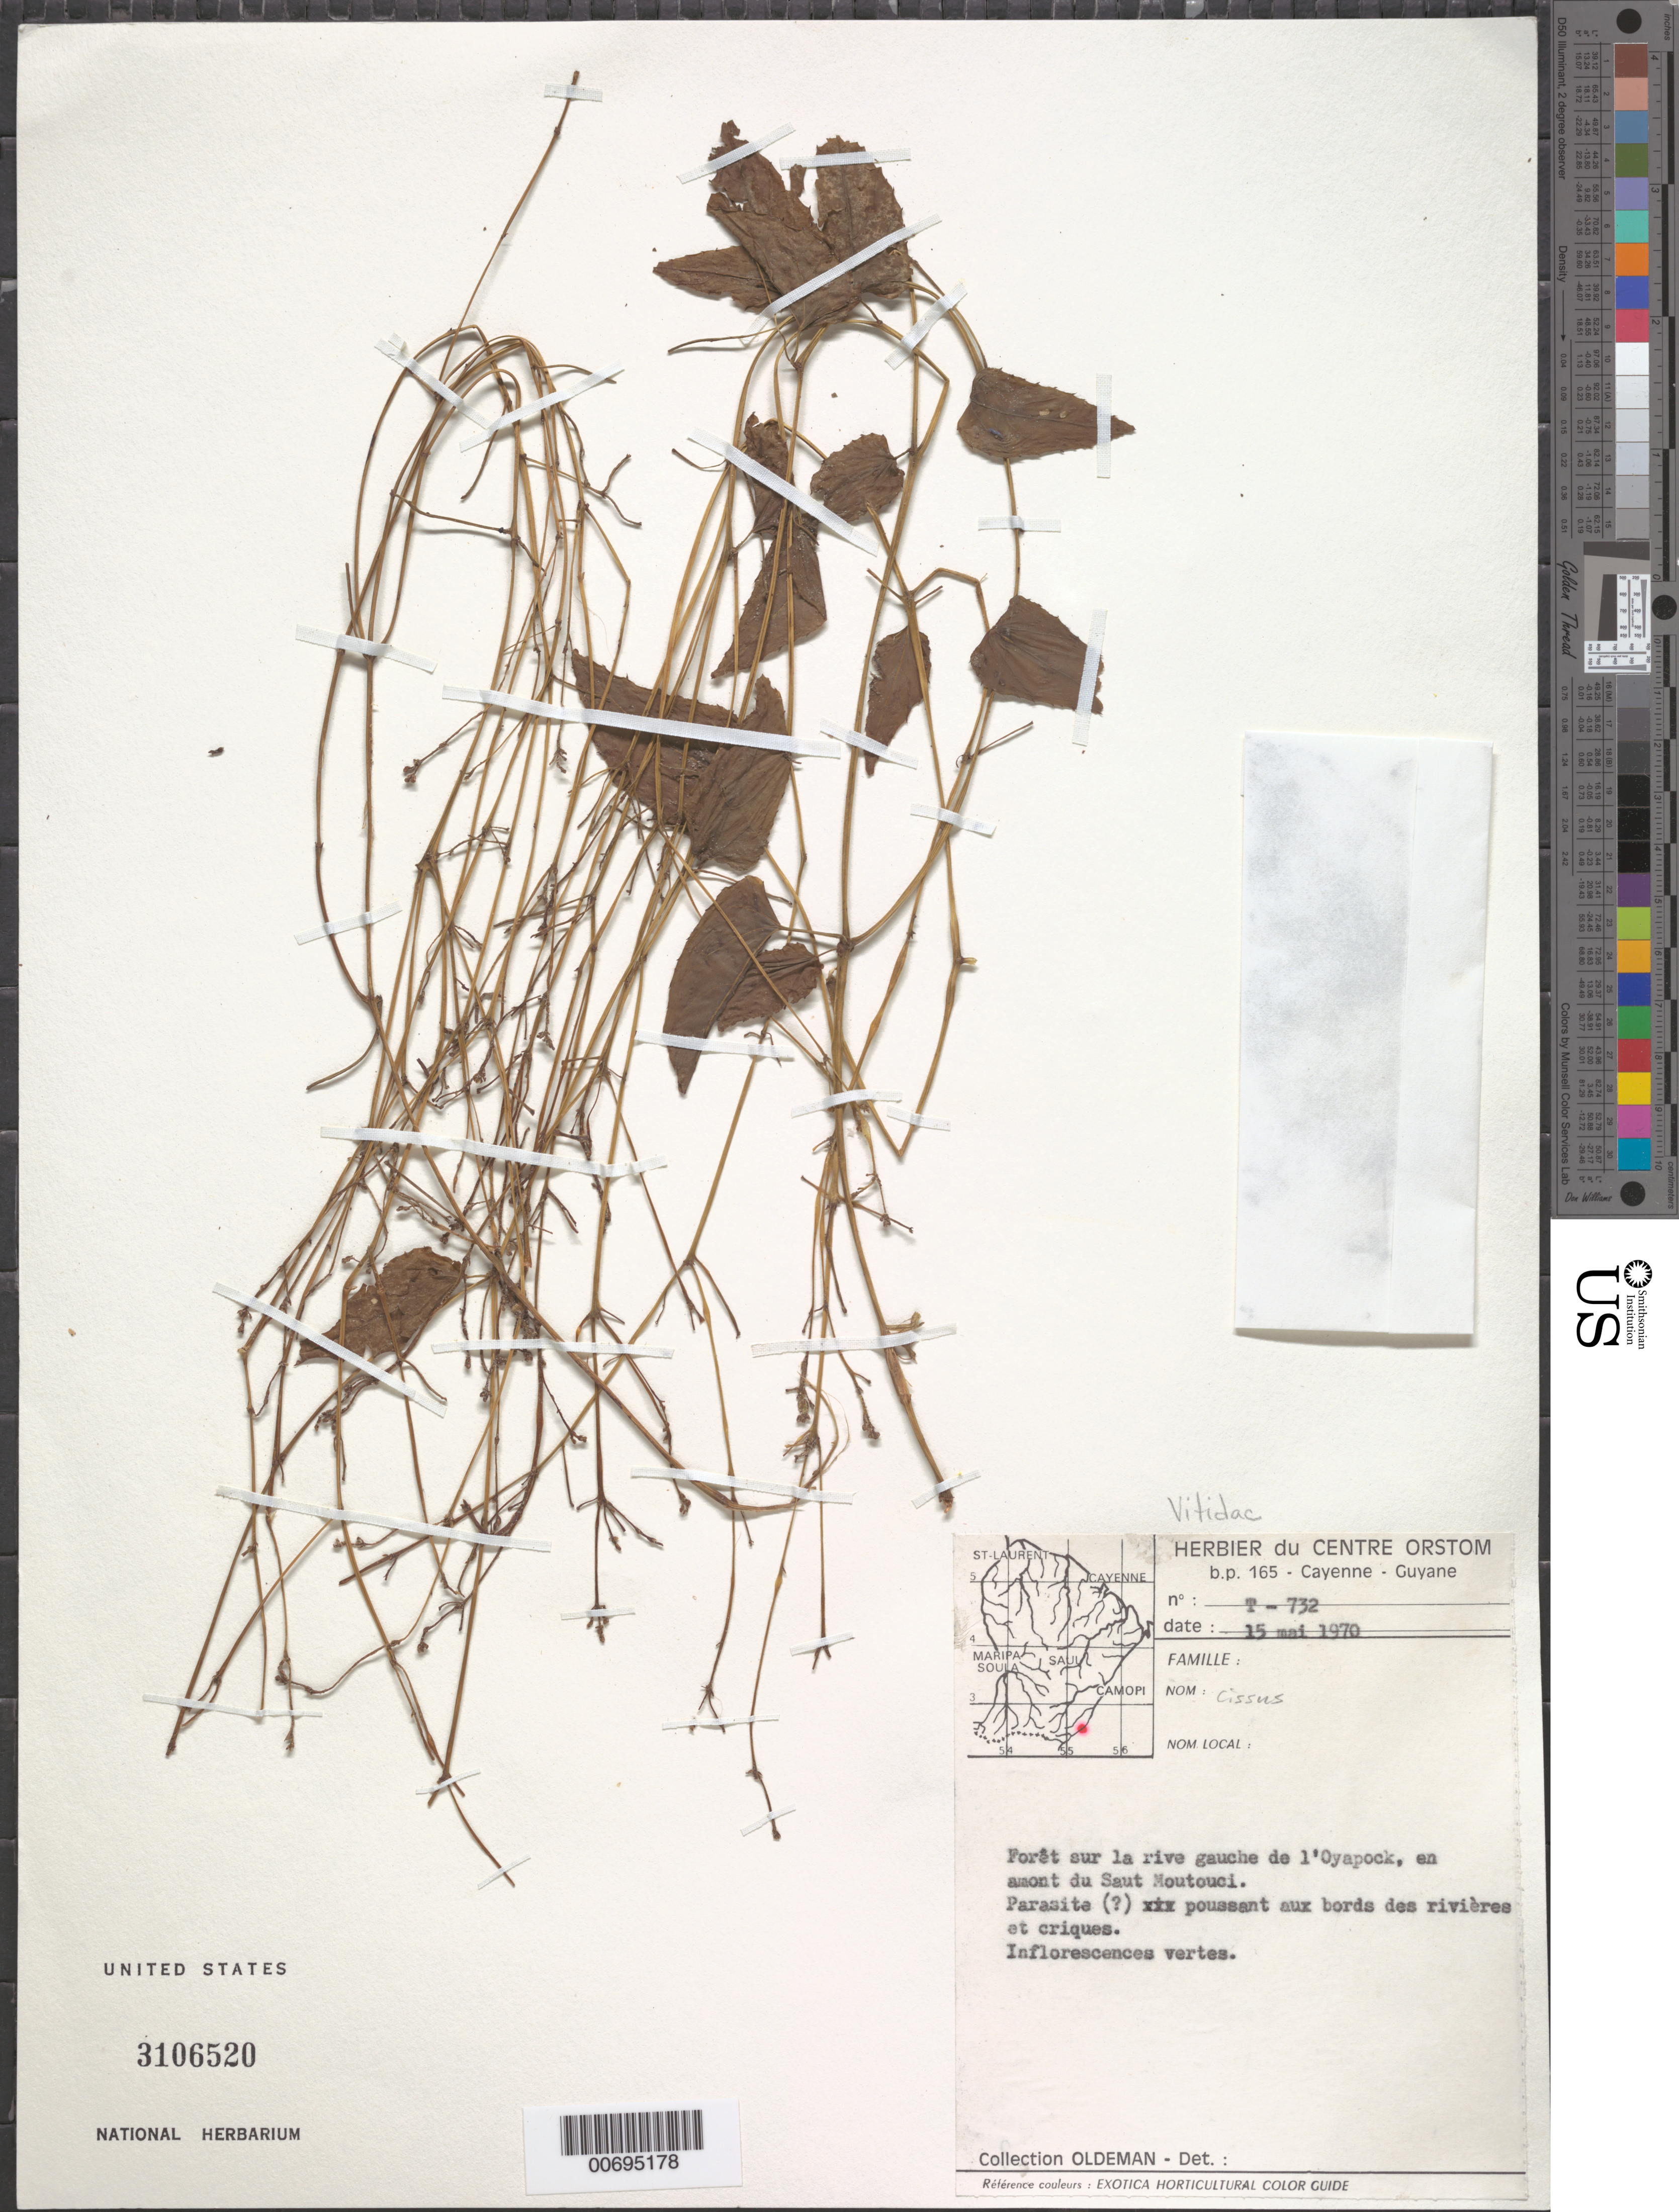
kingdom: Plantae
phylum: Tracheophyta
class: Magnoliopsida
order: Vitales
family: Vitaceae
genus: Cissus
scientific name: Cissus sp.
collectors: R. Oldeman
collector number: T 732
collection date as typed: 15-May-70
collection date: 1970-05-15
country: French Guiana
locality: Oyapock, en amont du Saut Moutouci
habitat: Border of river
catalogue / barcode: US 3106520